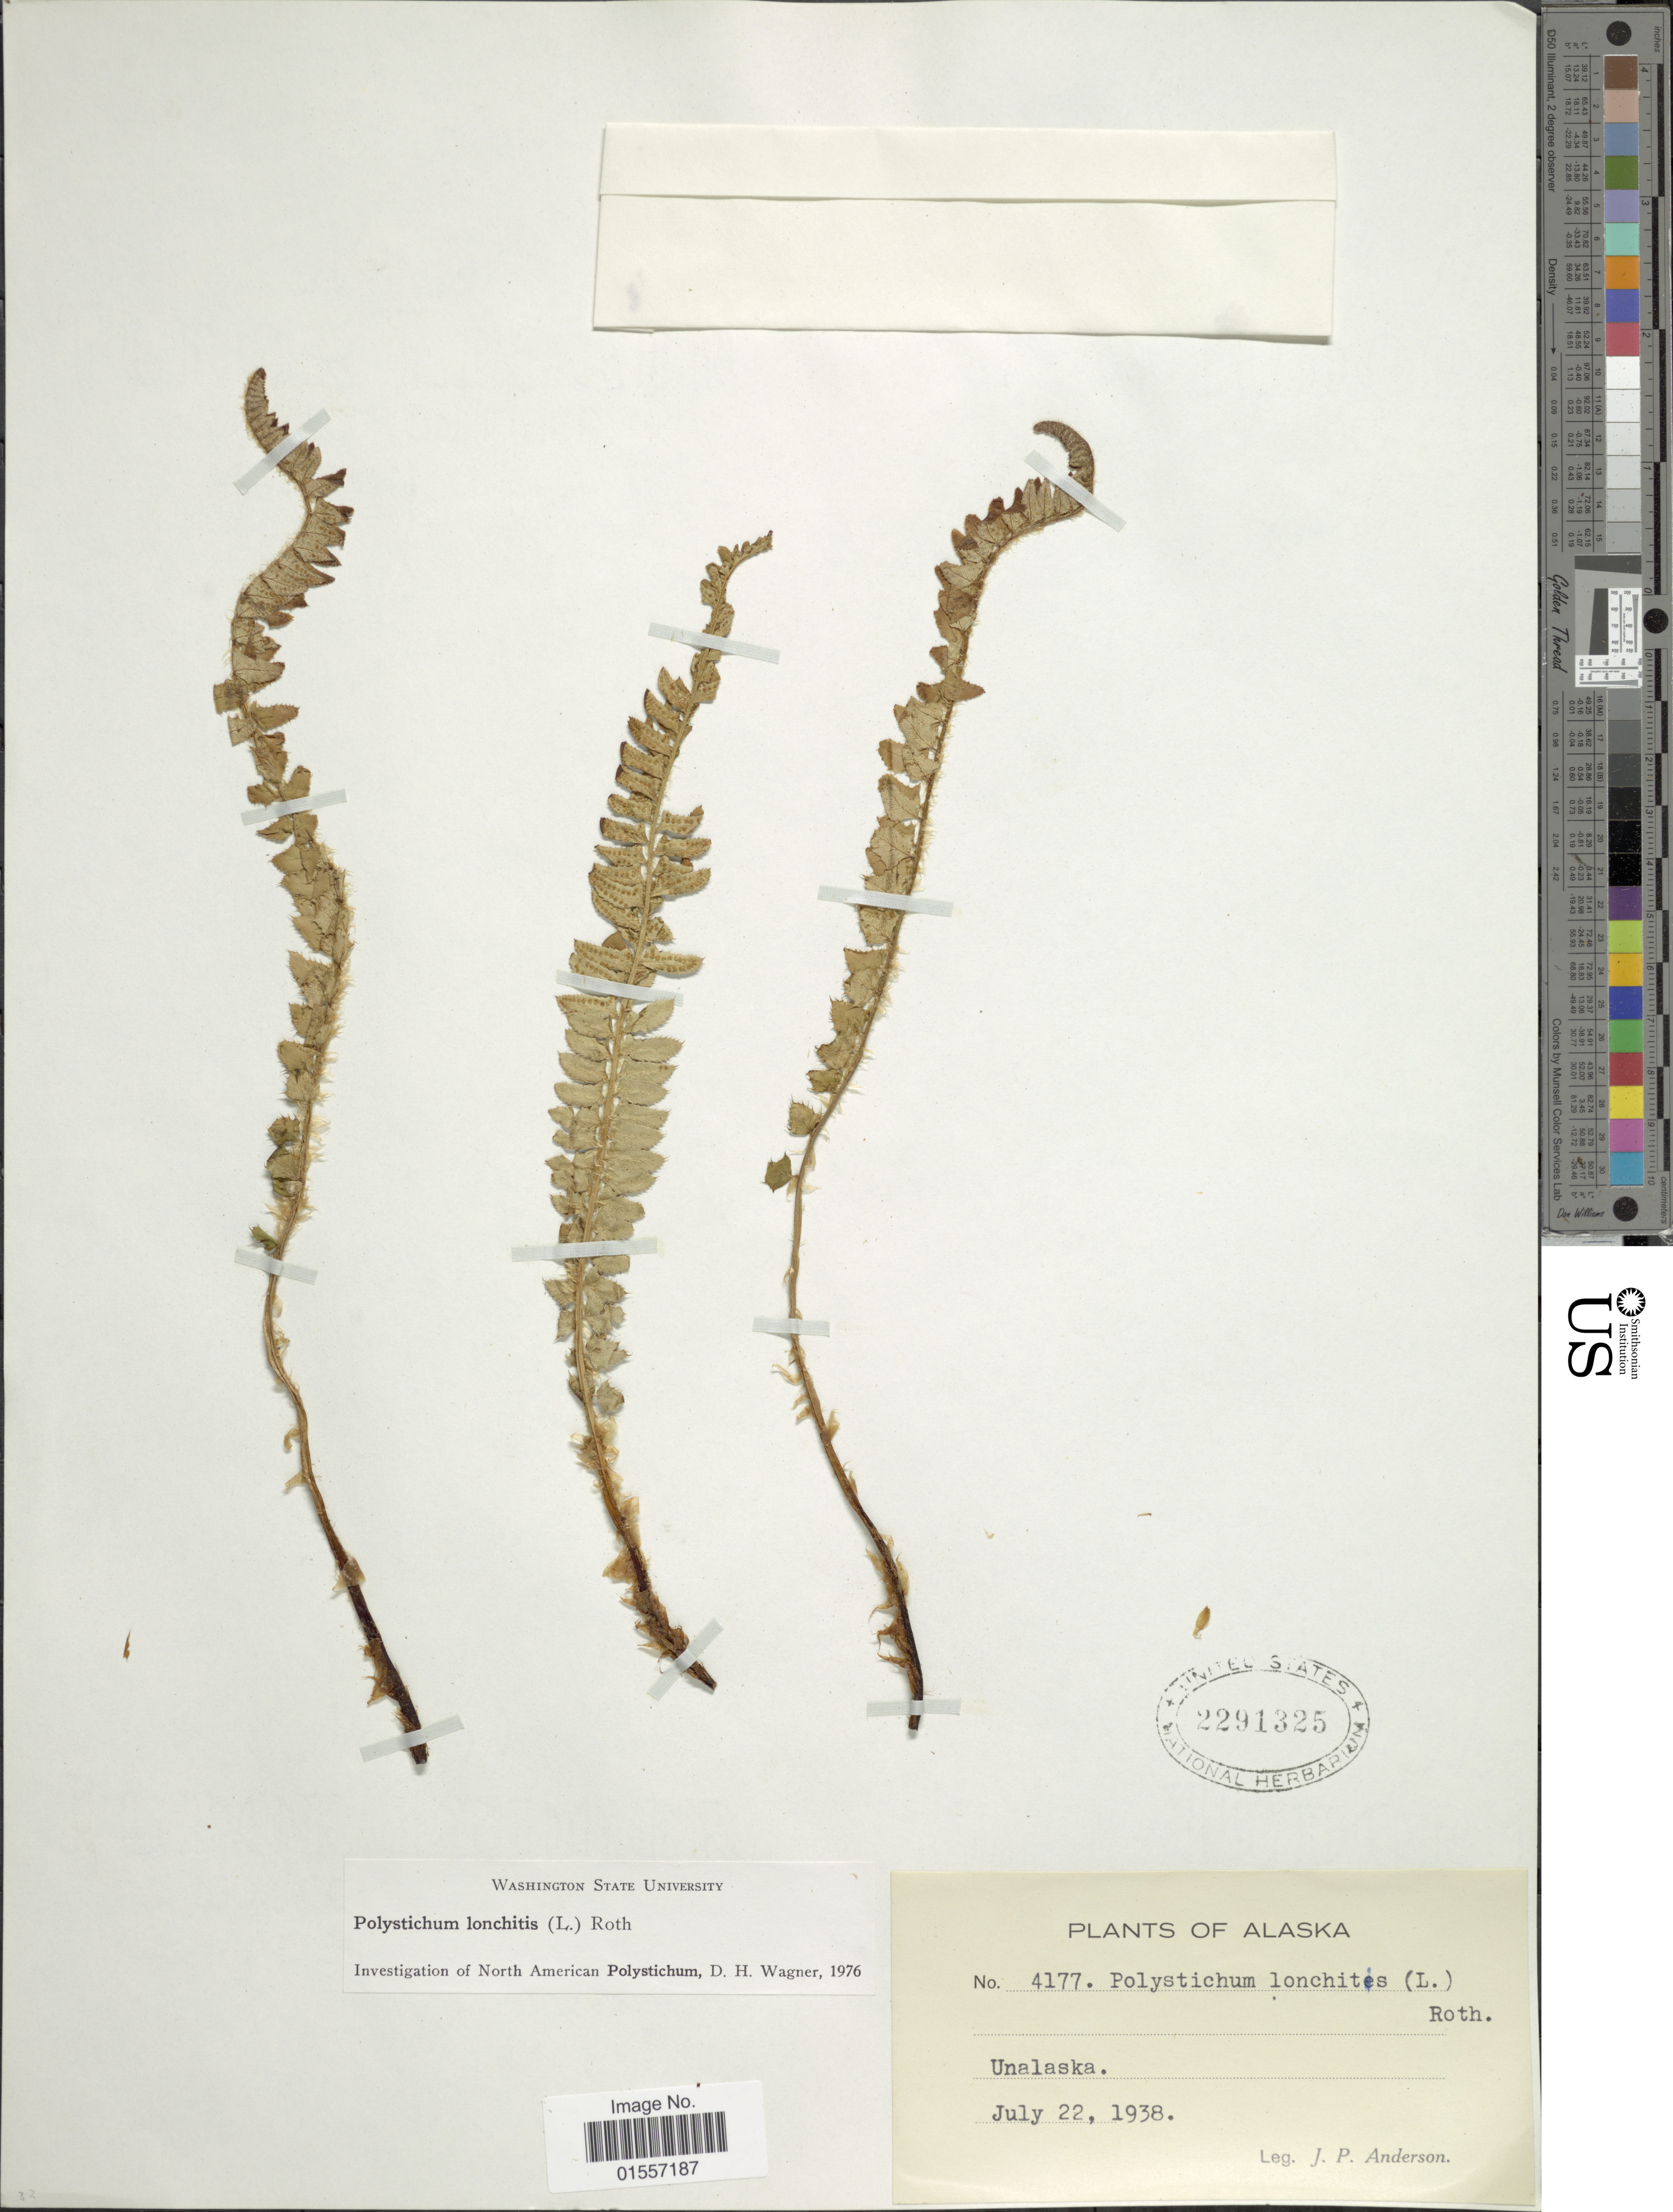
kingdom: Plantae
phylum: Tracheophyta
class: Polypodiopsida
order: Polypodiales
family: Dryopteridaceae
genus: Polystichum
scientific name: Polystichum lonchitis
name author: (Roth) L.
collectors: J. P. Anderson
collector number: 4177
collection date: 1938-07-22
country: United States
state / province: Alaska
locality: Unalaska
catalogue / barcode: US 2291325